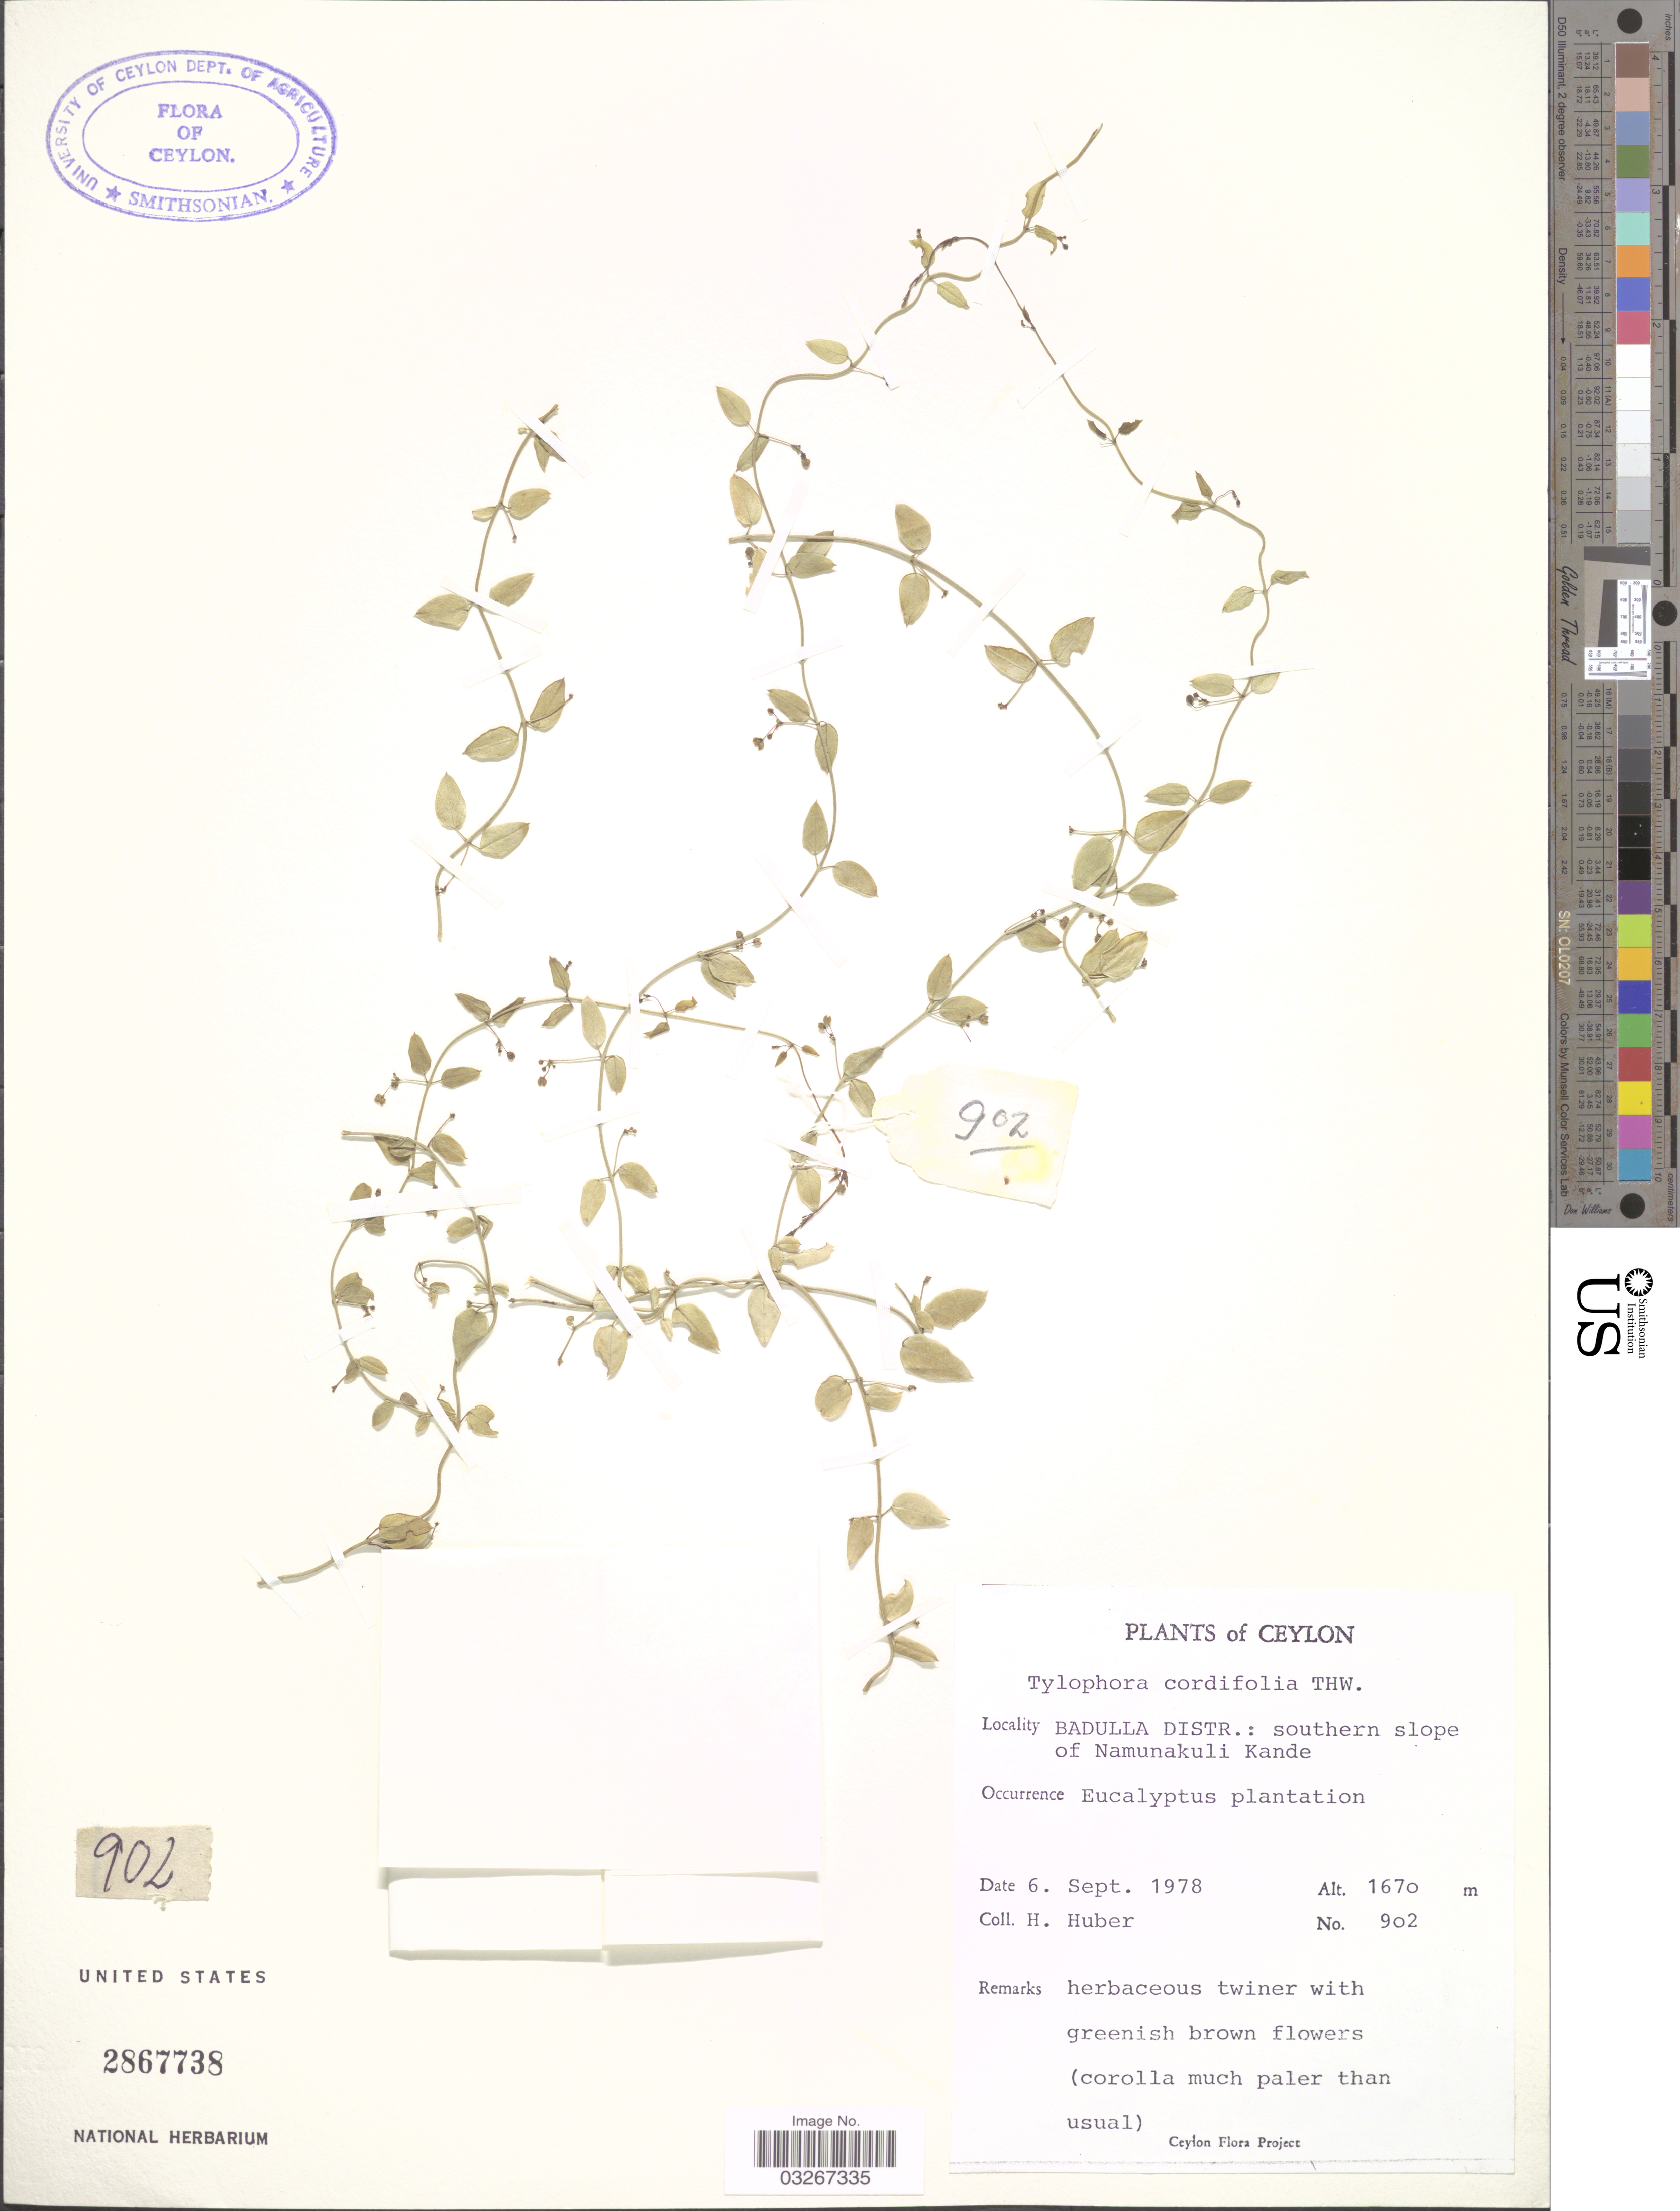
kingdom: Plantae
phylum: Tracheophyta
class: Magnoliopsida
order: Gentianales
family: Apocynaceae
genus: Tylophora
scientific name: Tylophora cordifolia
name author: Thwaites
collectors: H. Huber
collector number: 902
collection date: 1978-09-06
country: Sri Lanka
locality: Ceylon. Badulla Distr.: southern slope of Namunakuli Kande.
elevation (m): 1670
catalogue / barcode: US 2867738